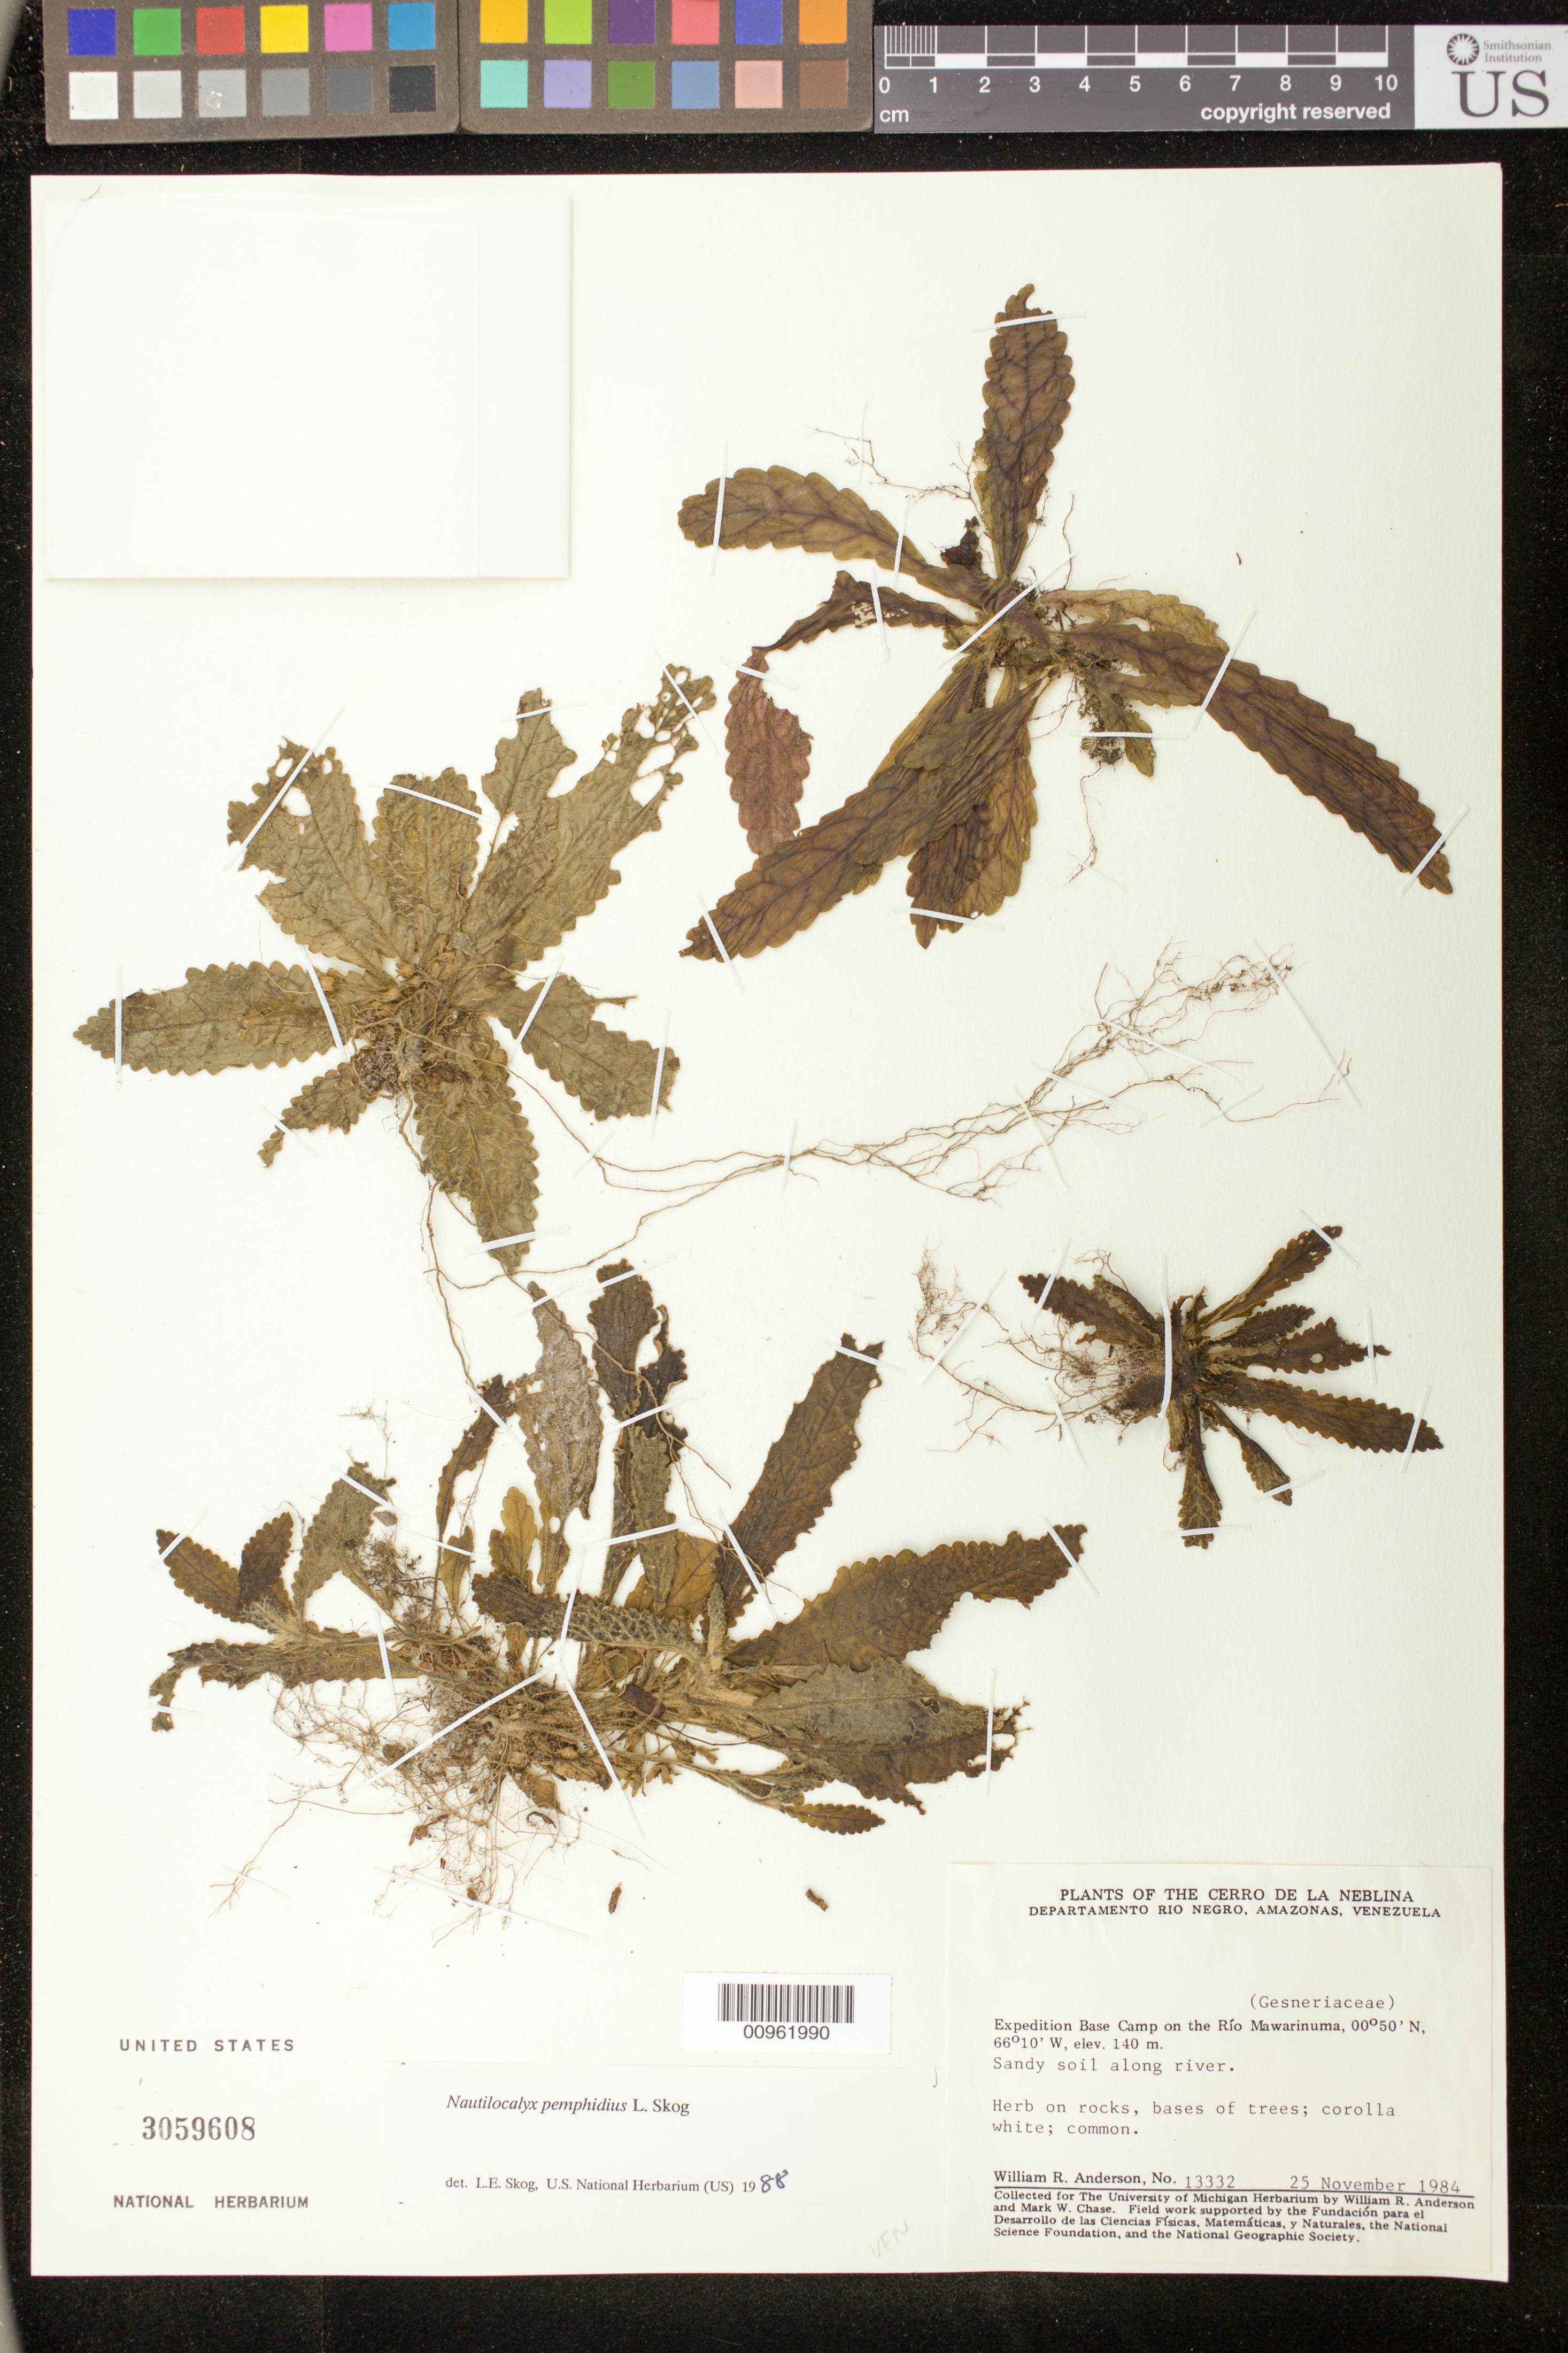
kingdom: Plantae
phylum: Tracheophyta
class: Magnoliopsida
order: Lamiales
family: Gesneriaceae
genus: Nautilocalyx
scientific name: Nautilocalyx pemphidius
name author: L.E. Skog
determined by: Skog, Laurence E.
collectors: W. R. Anderson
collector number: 13332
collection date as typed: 25 Nov 1984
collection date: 1984-11-25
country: Venezuela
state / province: Amazonas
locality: Depto. Rio Negro, Cerro de La Neblina, Expedition Base Camp on the Rio Marawinuma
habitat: Sandy soil along river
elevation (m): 140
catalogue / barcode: US 3059608